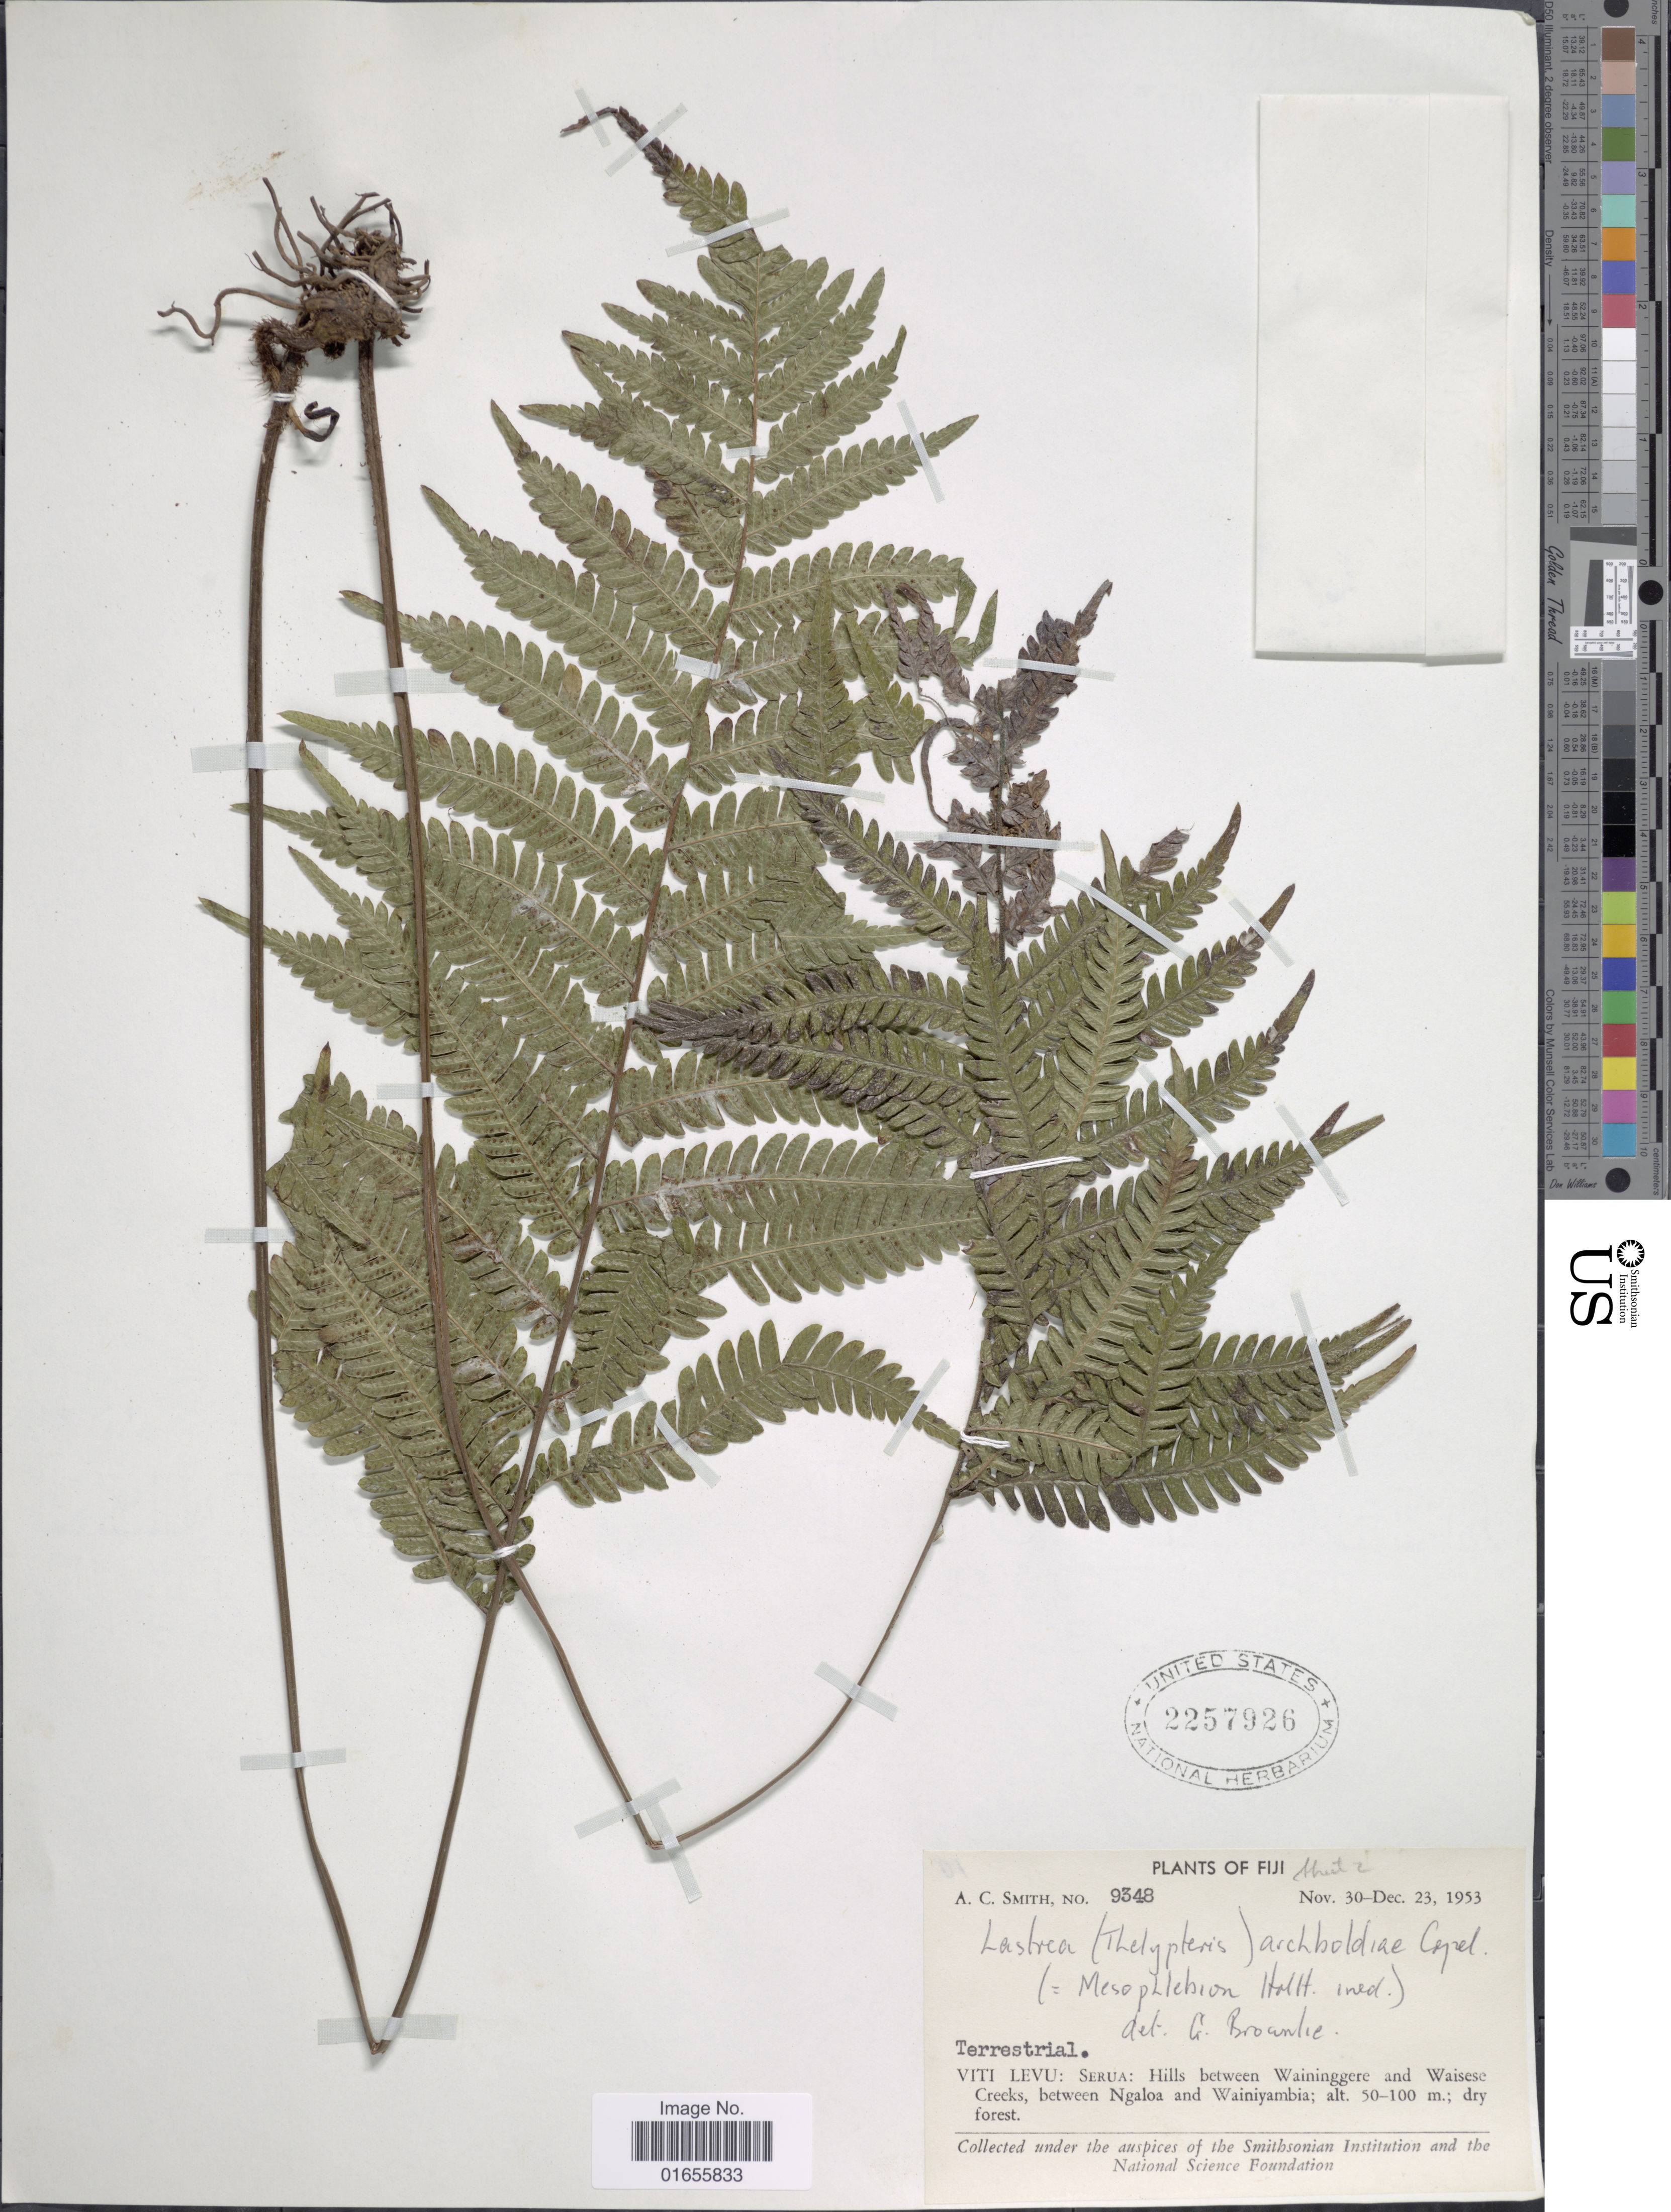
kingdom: Plantae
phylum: Tracheophyta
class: Polypodiopsida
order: Polypodiales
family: Thelypteridaceae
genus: Plesioneuron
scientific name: Plesioneuron archboldiae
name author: (Copel.) Holttum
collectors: A. C. Smith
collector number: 9348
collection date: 1953-11-30/1953-12-23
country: Fiji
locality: Viti Levu: Serua: Hills between Waininggere and Waisese Creeks, between Ngaloa and Wainiyambia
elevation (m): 50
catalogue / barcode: US 2257926